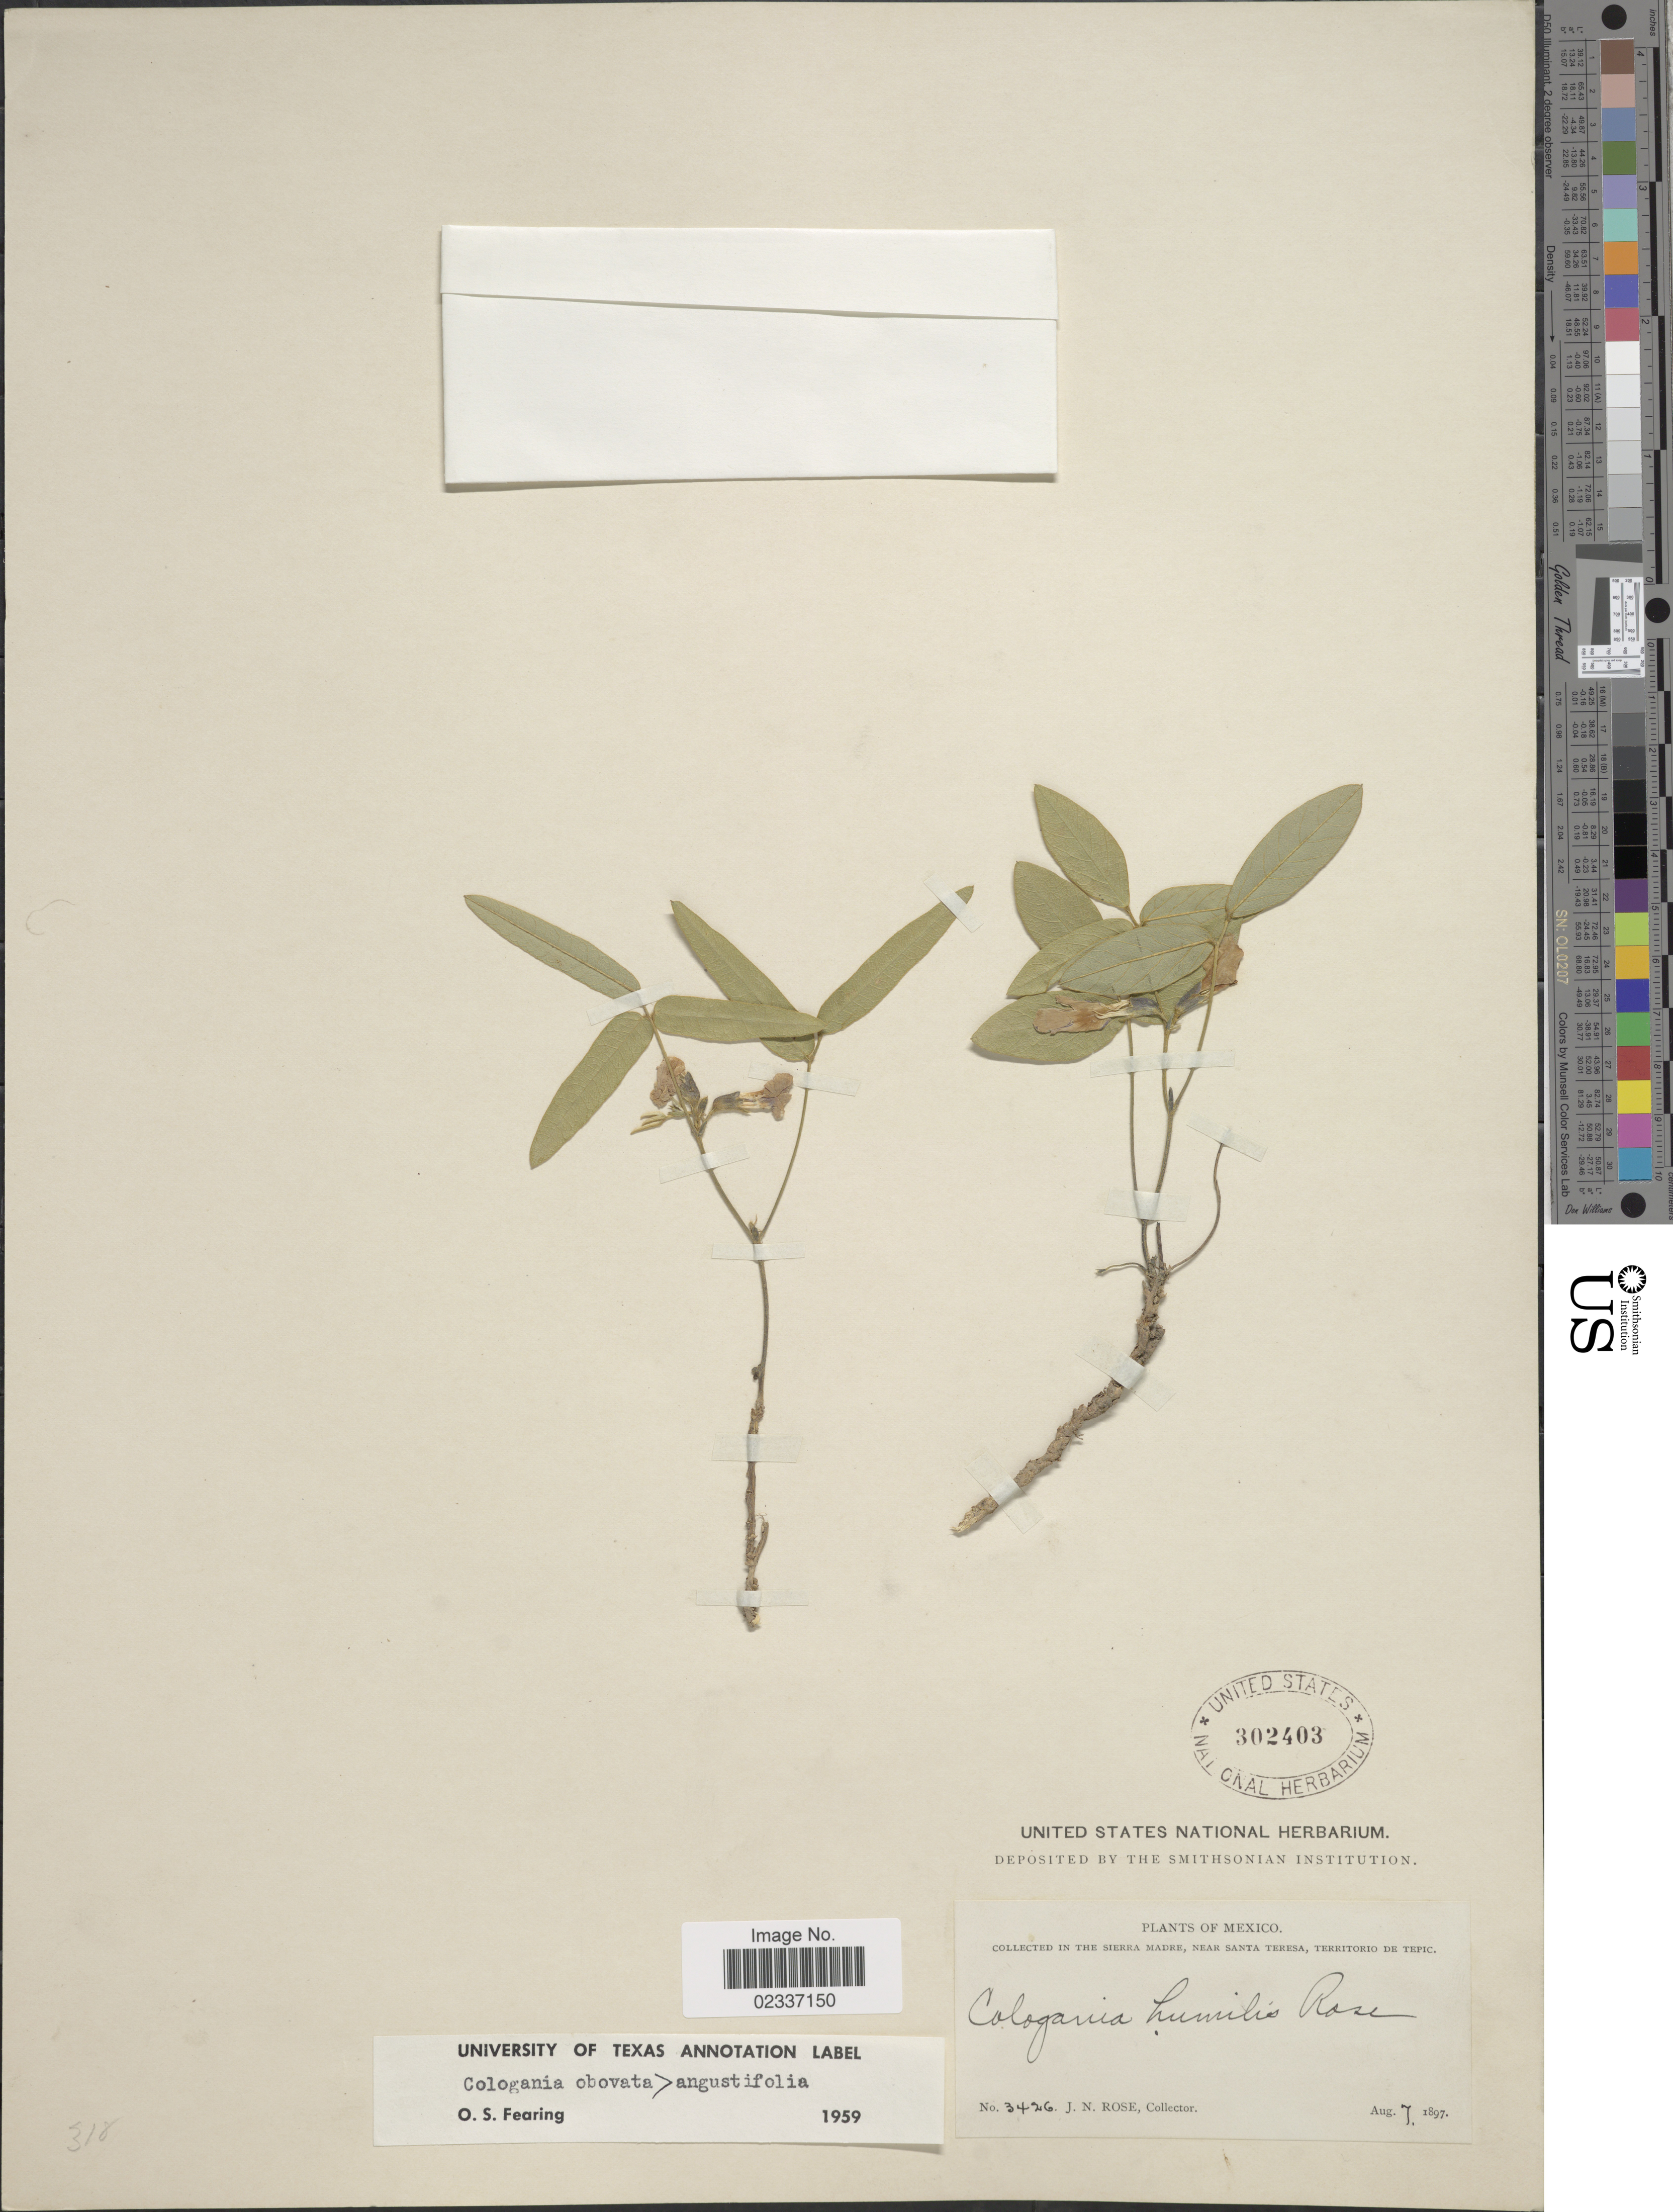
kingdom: Plantae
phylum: Tracheophyta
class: Magnoliopsida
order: Fabales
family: Fabaceae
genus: Cologania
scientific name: Cologania obovata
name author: Schltdl.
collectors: J. N. Rose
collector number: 3426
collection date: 1897-08-07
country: Mexico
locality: In The Sierra Madre, near Santa Teresa, Territorio De Tepic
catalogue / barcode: US 302403